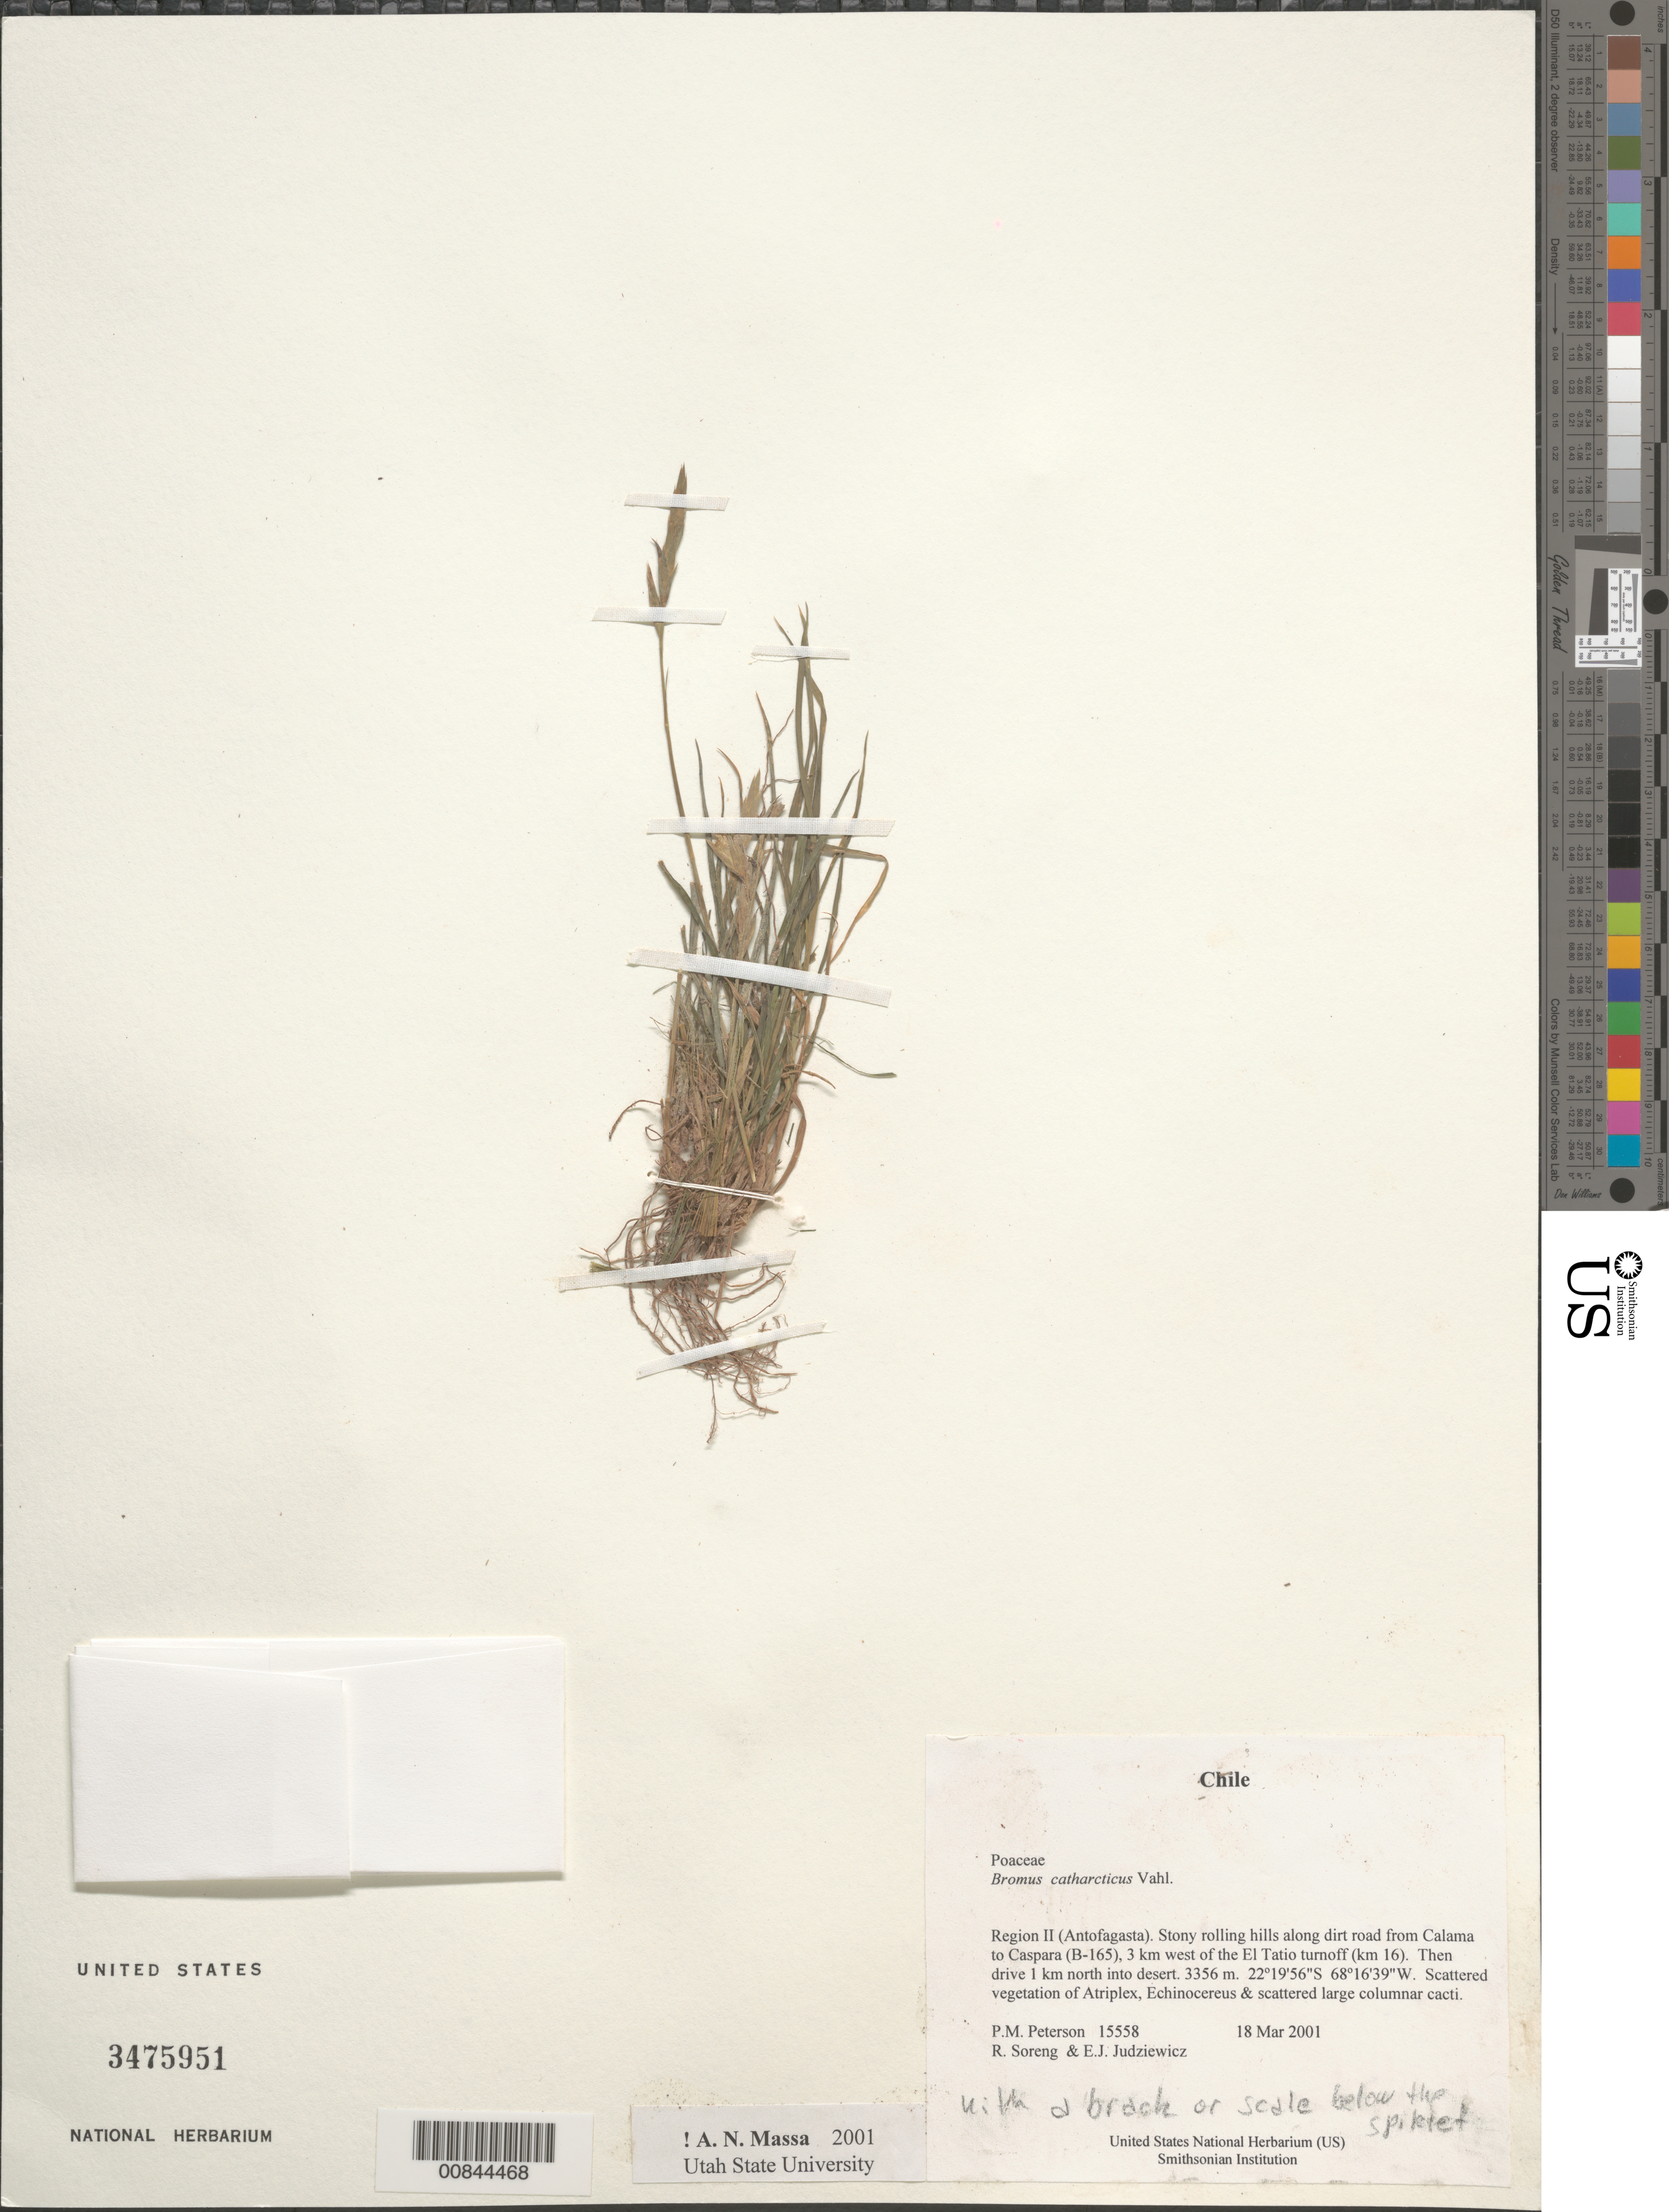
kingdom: Plantae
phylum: Tracheophyta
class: Liliopsida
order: Poales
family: Poaceae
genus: Bromus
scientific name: Bromus catharticus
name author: Vahl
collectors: P. M. Peterson, R. J. Soreng & E. J. Judziewicz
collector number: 15558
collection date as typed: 18 Mar 2001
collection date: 2001-03-18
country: Chile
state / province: Antofagasta (II)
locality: Stony rolling hills along dirt road from Calama to Caspara (B-165), 3 km west of the El Tatio turnoff (km 16). Then drive 1 km north into desert.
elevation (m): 3356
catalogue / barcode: US 3475951